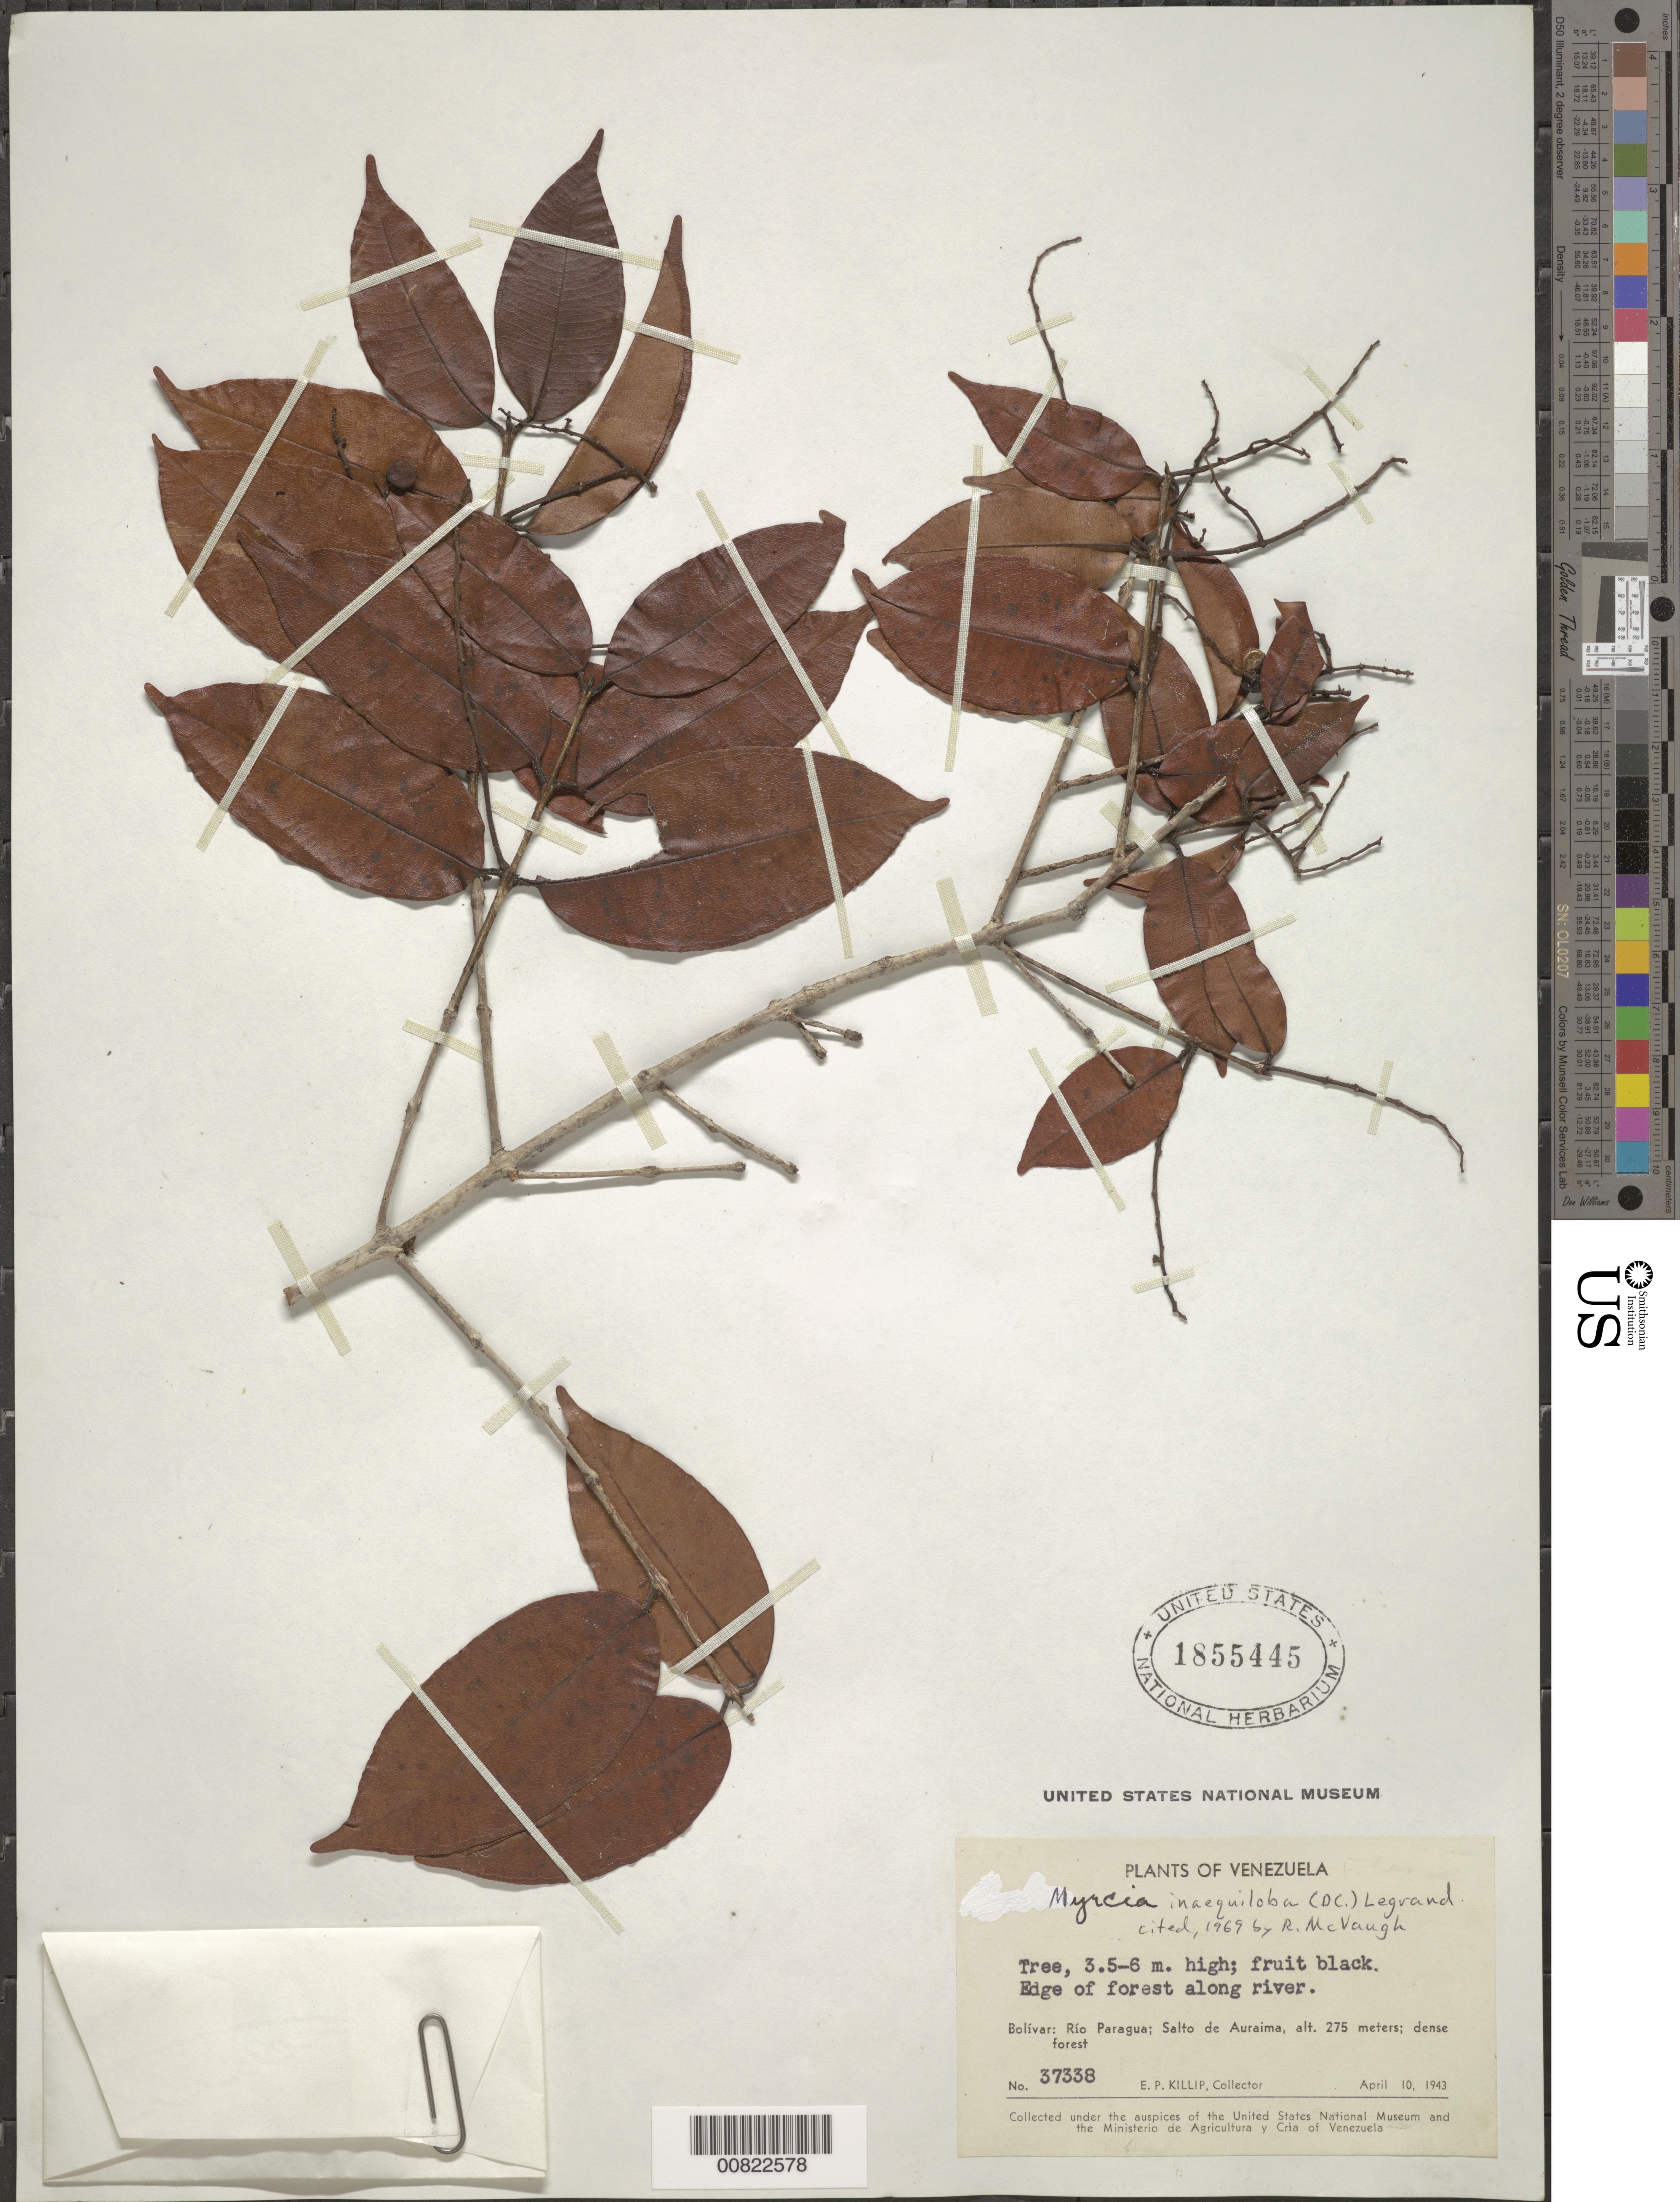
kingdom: Plantae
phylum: Tracheophyta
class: Magnoliopsida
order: Myrtales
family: Myrtaceae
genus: Myrcia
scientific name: Myrcia inaequiloba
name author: (DC.) D. Legrand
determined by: McVaugh, R.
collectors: E. P. Killip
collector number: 37338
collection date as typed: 10-Apr-43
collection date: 1943-04-10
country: Venezuela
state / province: Bolívar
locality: Salto de Auraima, Río Paragua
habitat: Edge of forest along river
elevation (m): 275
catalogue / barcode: US 1855445